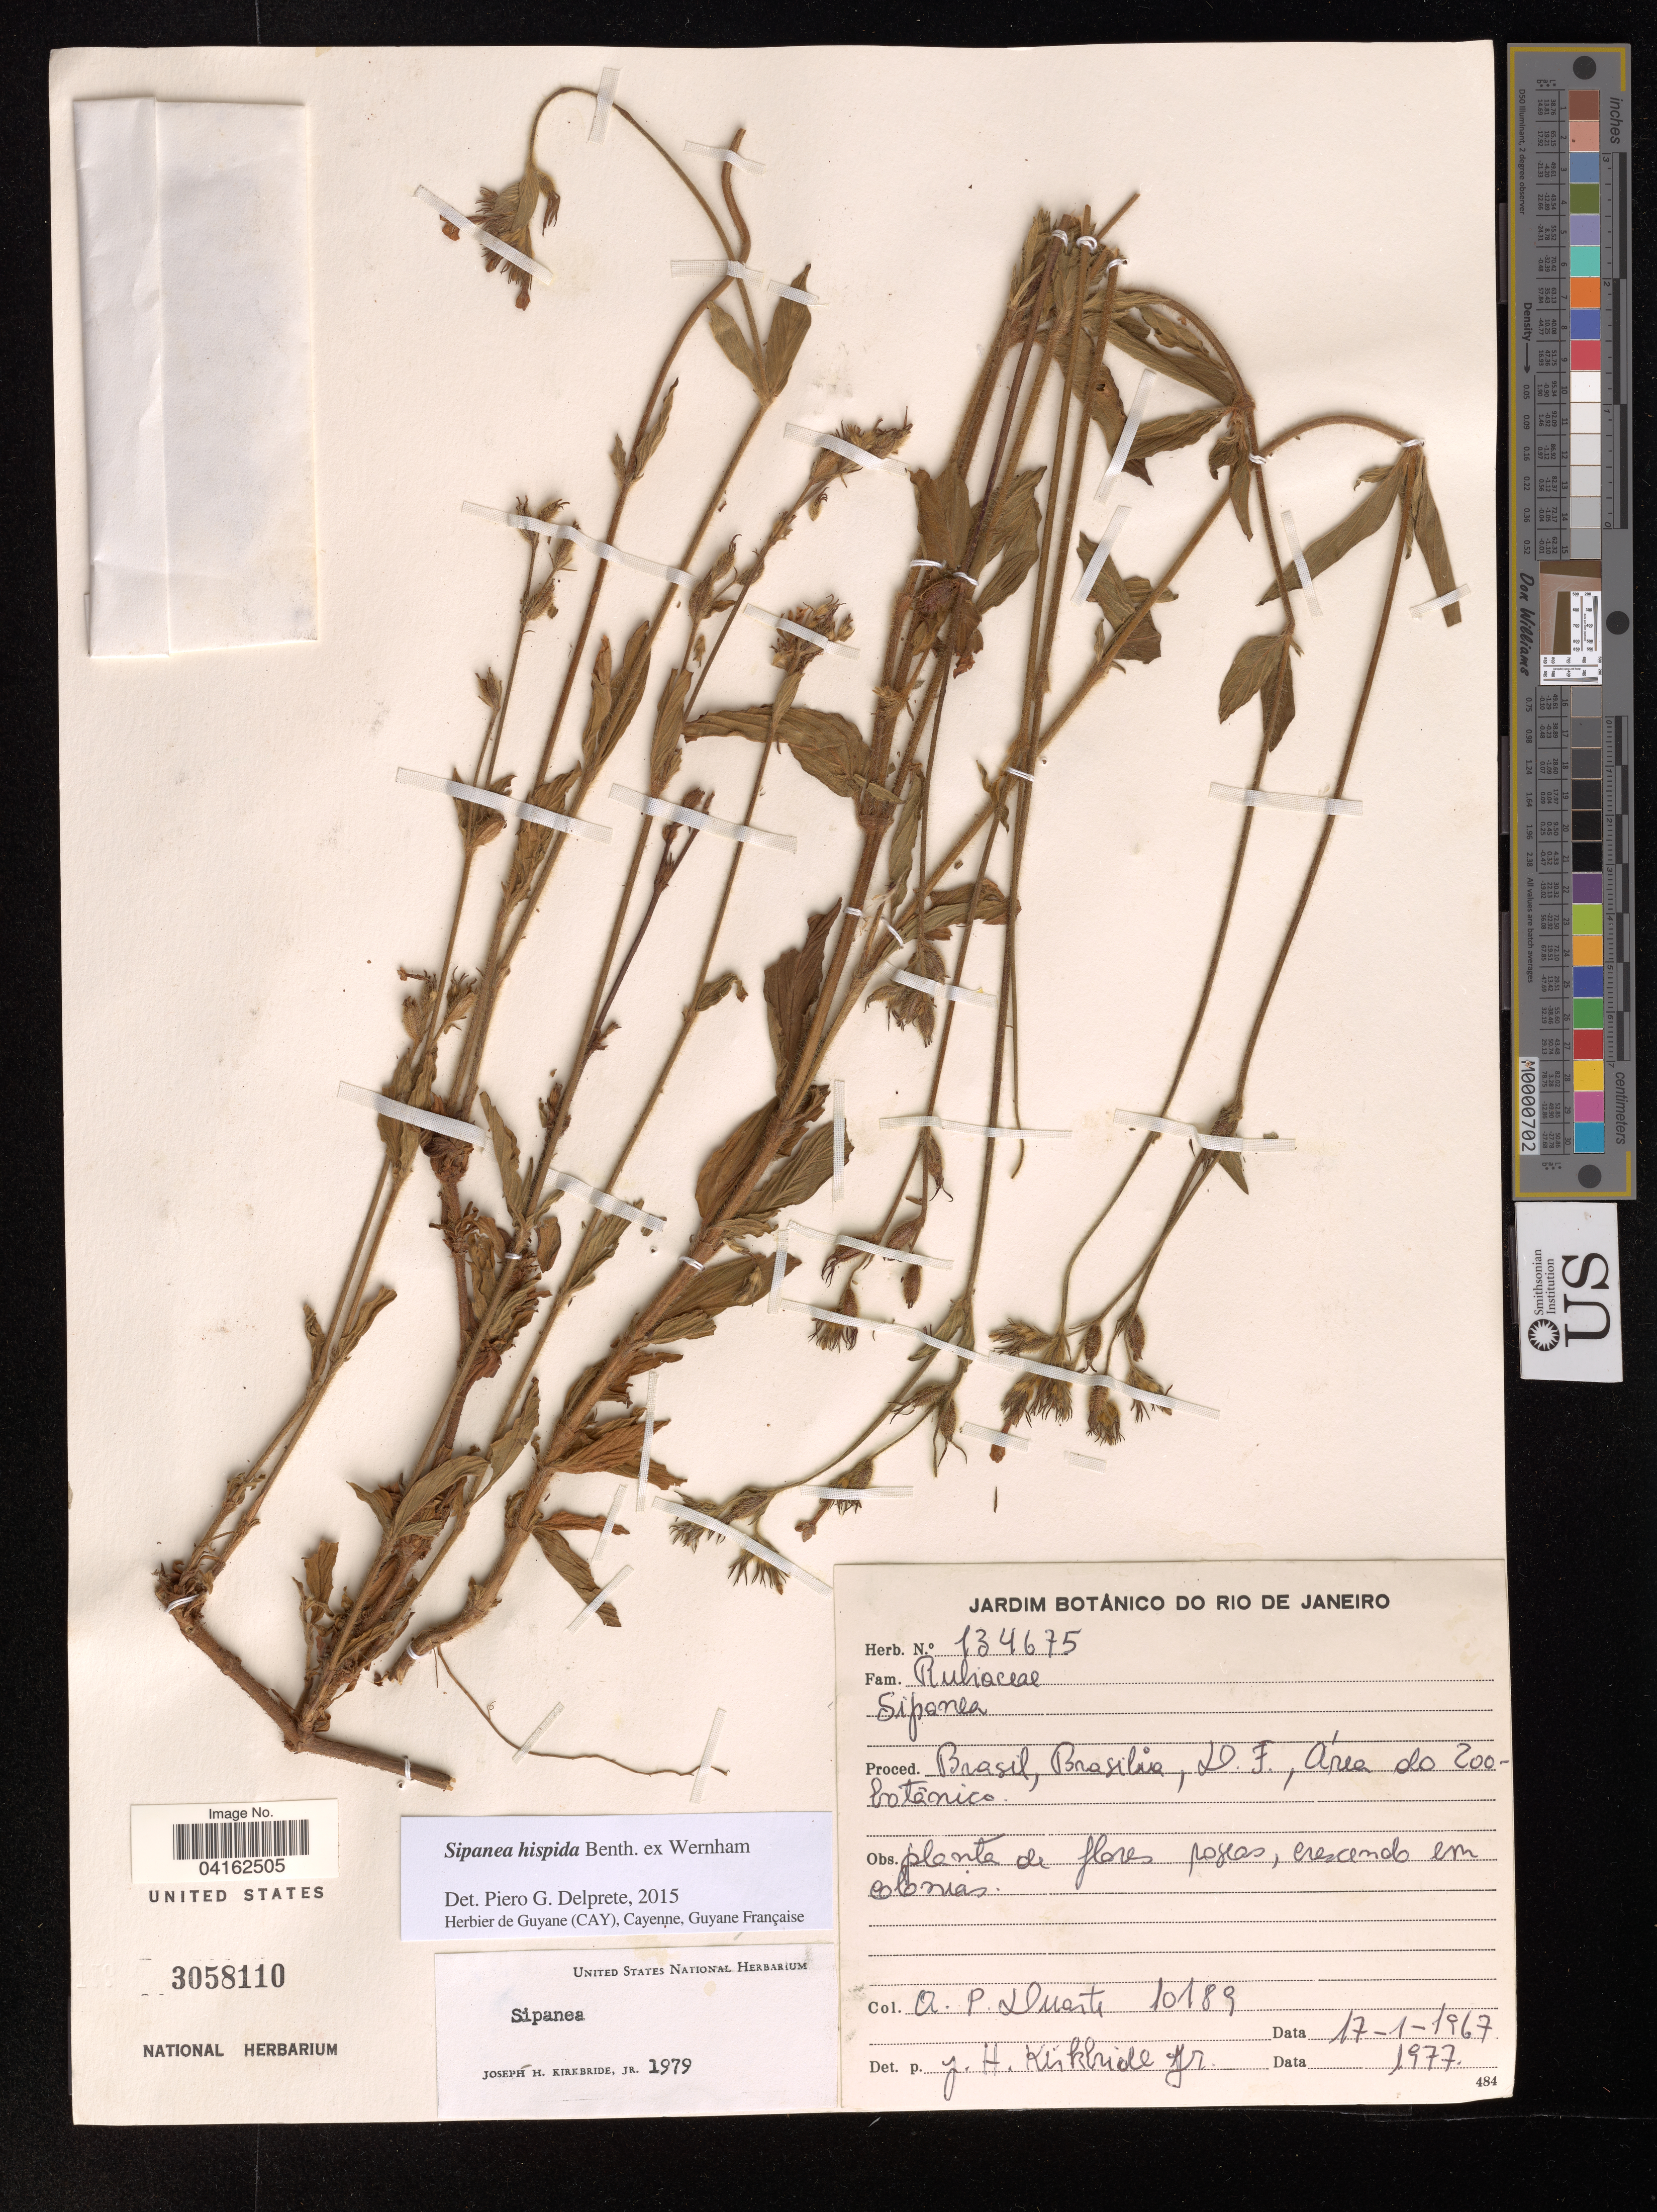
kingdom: Plantae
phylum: Tracheophyta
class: Magnoliopsida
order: Gentianales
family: Rubiaceae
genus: Sipanea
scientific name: Sipanea hispida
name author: Benth. ex Wernham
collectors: A. Duarto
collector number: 10189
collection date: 1967-01-17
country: Brazil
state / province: Distrito Federal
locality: Brasilia, D. F. Area do Zoo-botánico.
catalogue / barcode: US 3058110